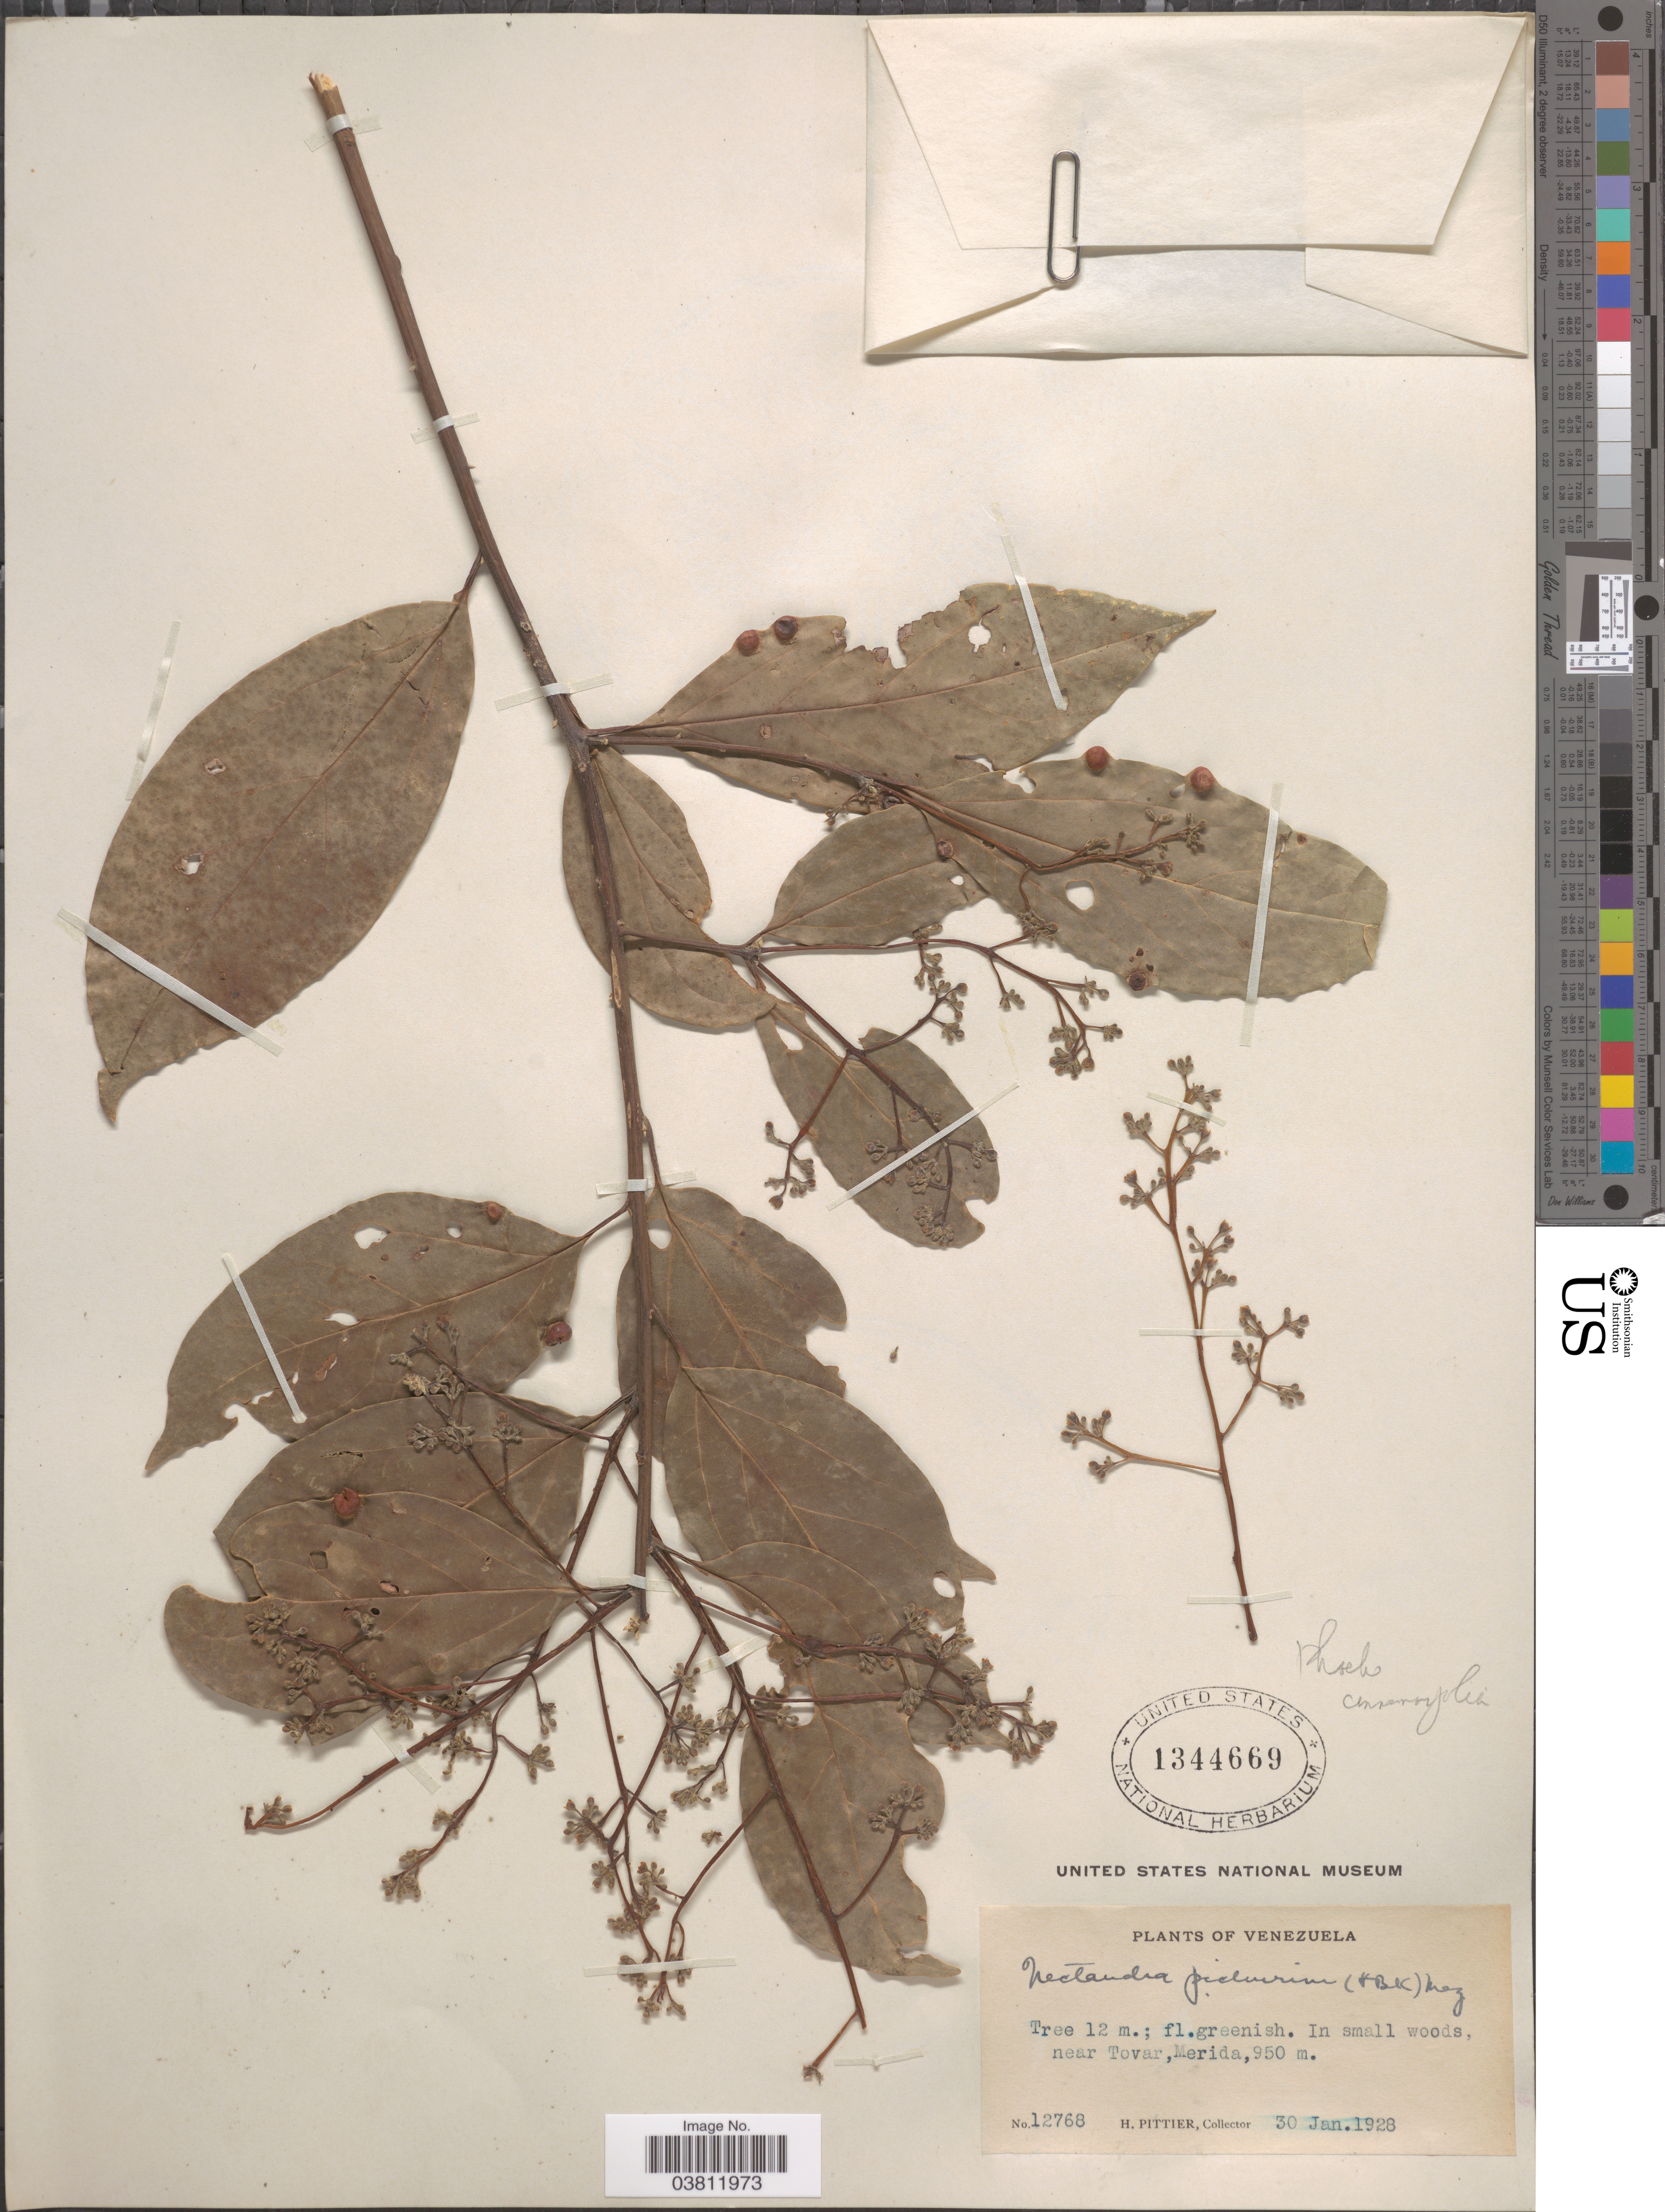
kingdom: Plantae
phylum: Tracheophyta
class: Magnoliopsida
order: Laurales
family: Lauraceae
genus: Phoebe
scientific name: Phoebe cinnamomifolia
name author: (Kunth) Nees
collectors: H. F. Pittier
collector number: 12768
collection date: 1928-01-30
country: Venezuela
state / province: Merida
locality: Near Tovar.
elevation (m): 950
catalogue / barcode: US 1344669